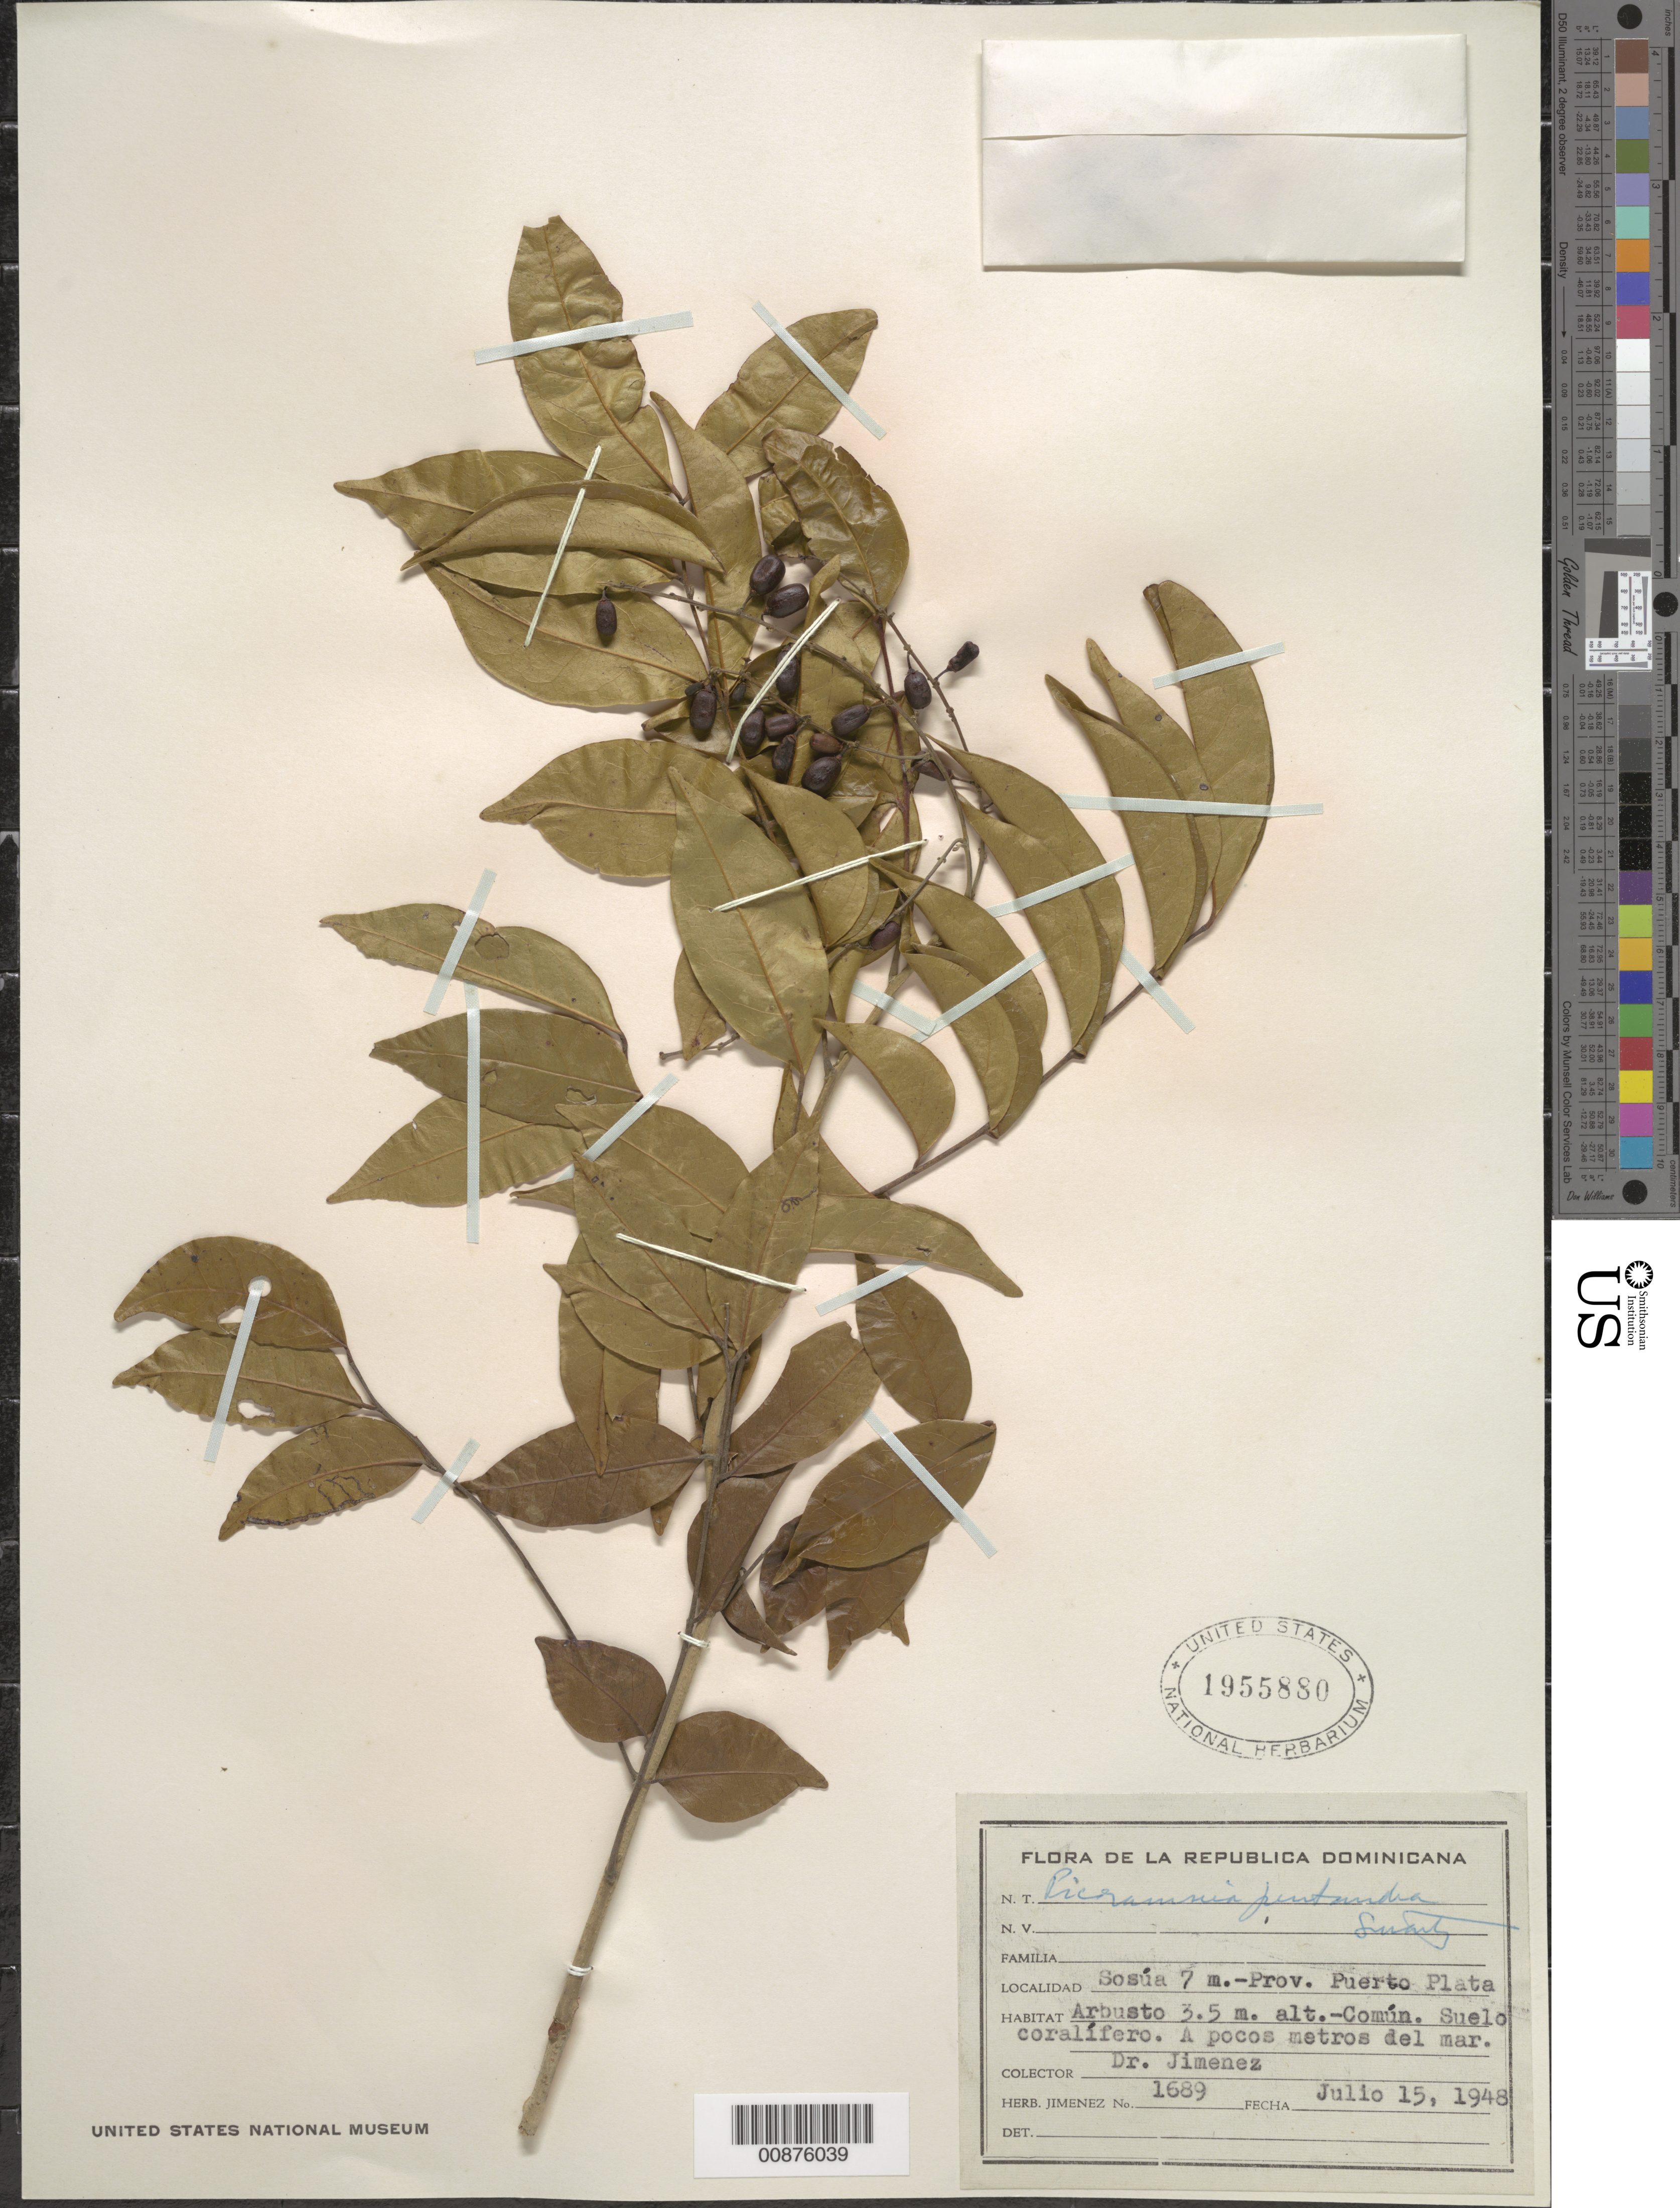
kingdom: Plantae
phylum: Tracheophyta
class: Magnoliopsida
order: Picramniales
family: Picramniaceae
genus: Picramnia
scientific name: Picramnia pentandra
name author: Sw.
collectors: J. J. Jiménez Almonte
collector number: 1689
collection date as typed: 15 Jul 1948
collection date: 1948-07-15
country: Dominican Republic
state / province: Puerto Plata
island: Hispaniola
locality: Sosúa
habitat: Suelo coralífero, a pocos metros del mar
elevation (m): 7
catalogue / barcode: US 1955880